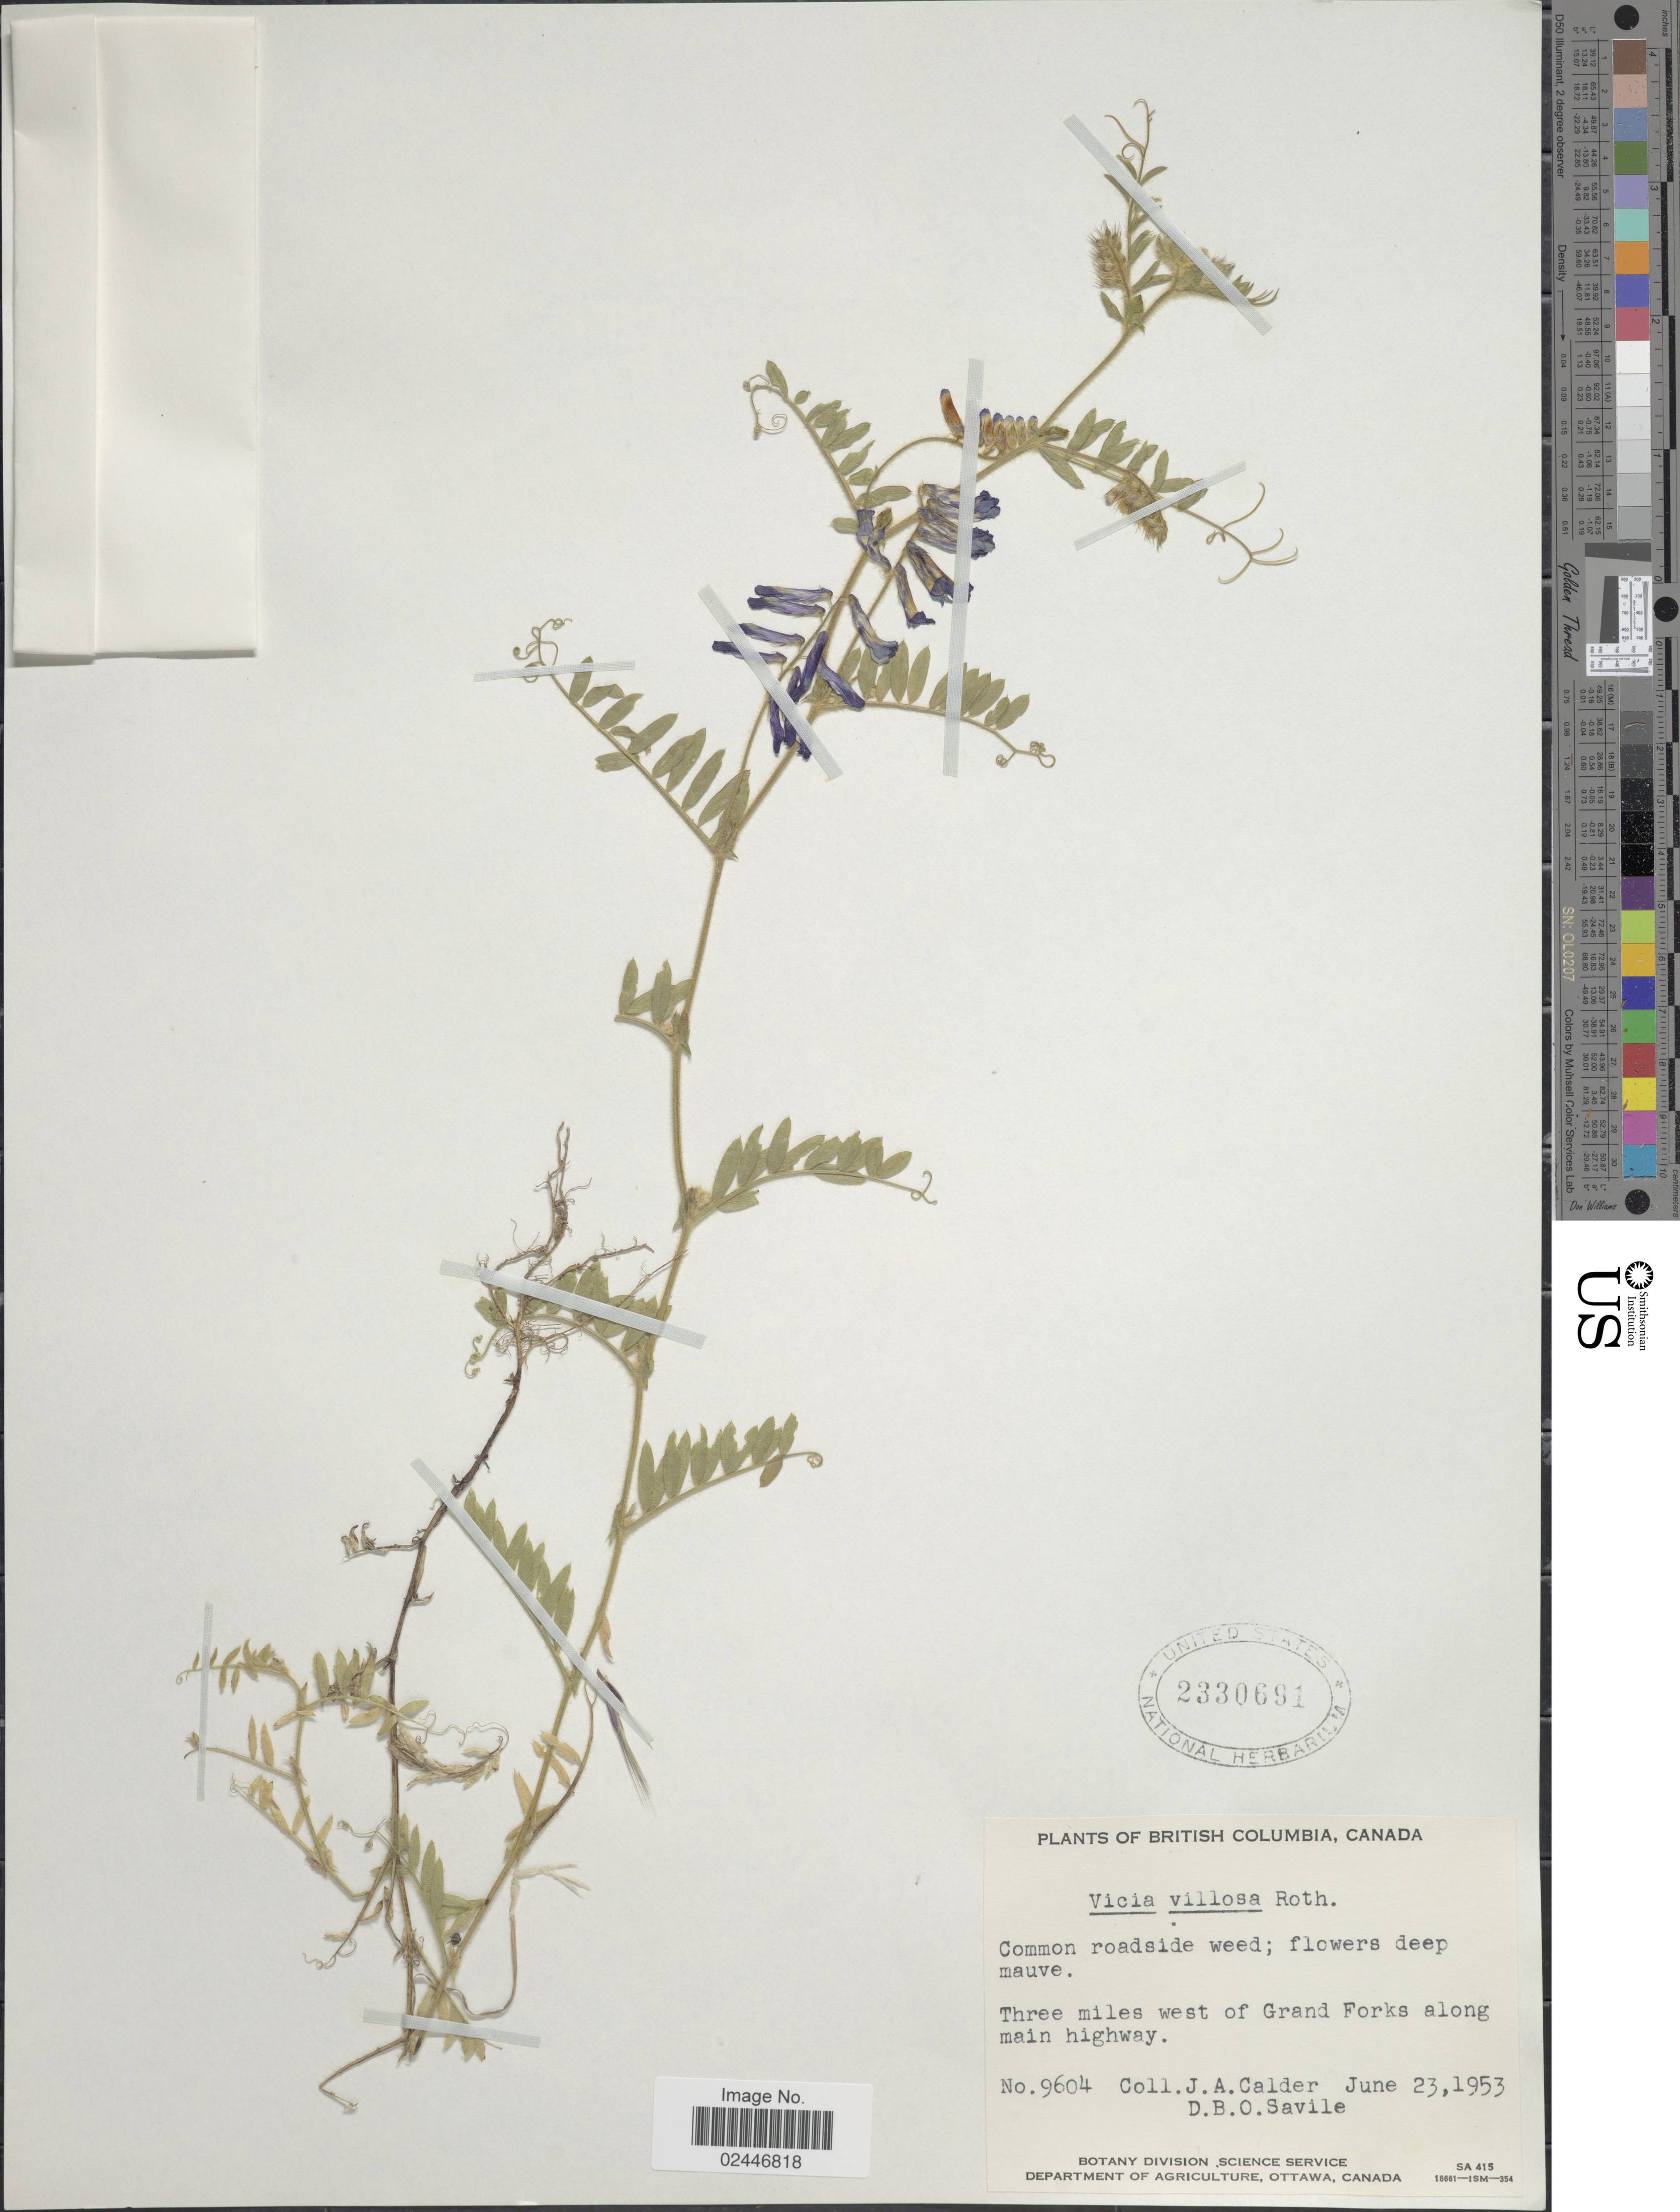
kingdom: Plantae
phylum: Tracheophyta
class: Magnoliopsida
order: Fabales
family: Fabaceae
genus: Vicia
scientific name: Vicia villosa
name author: Roth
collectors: J. A. Calder & D. Savile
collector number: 9604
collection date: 1953-06-23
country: Canada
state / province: British Columbia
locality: Common roadside weed, three miles west of Grand Forks along main highway.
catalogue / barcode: US 2330691